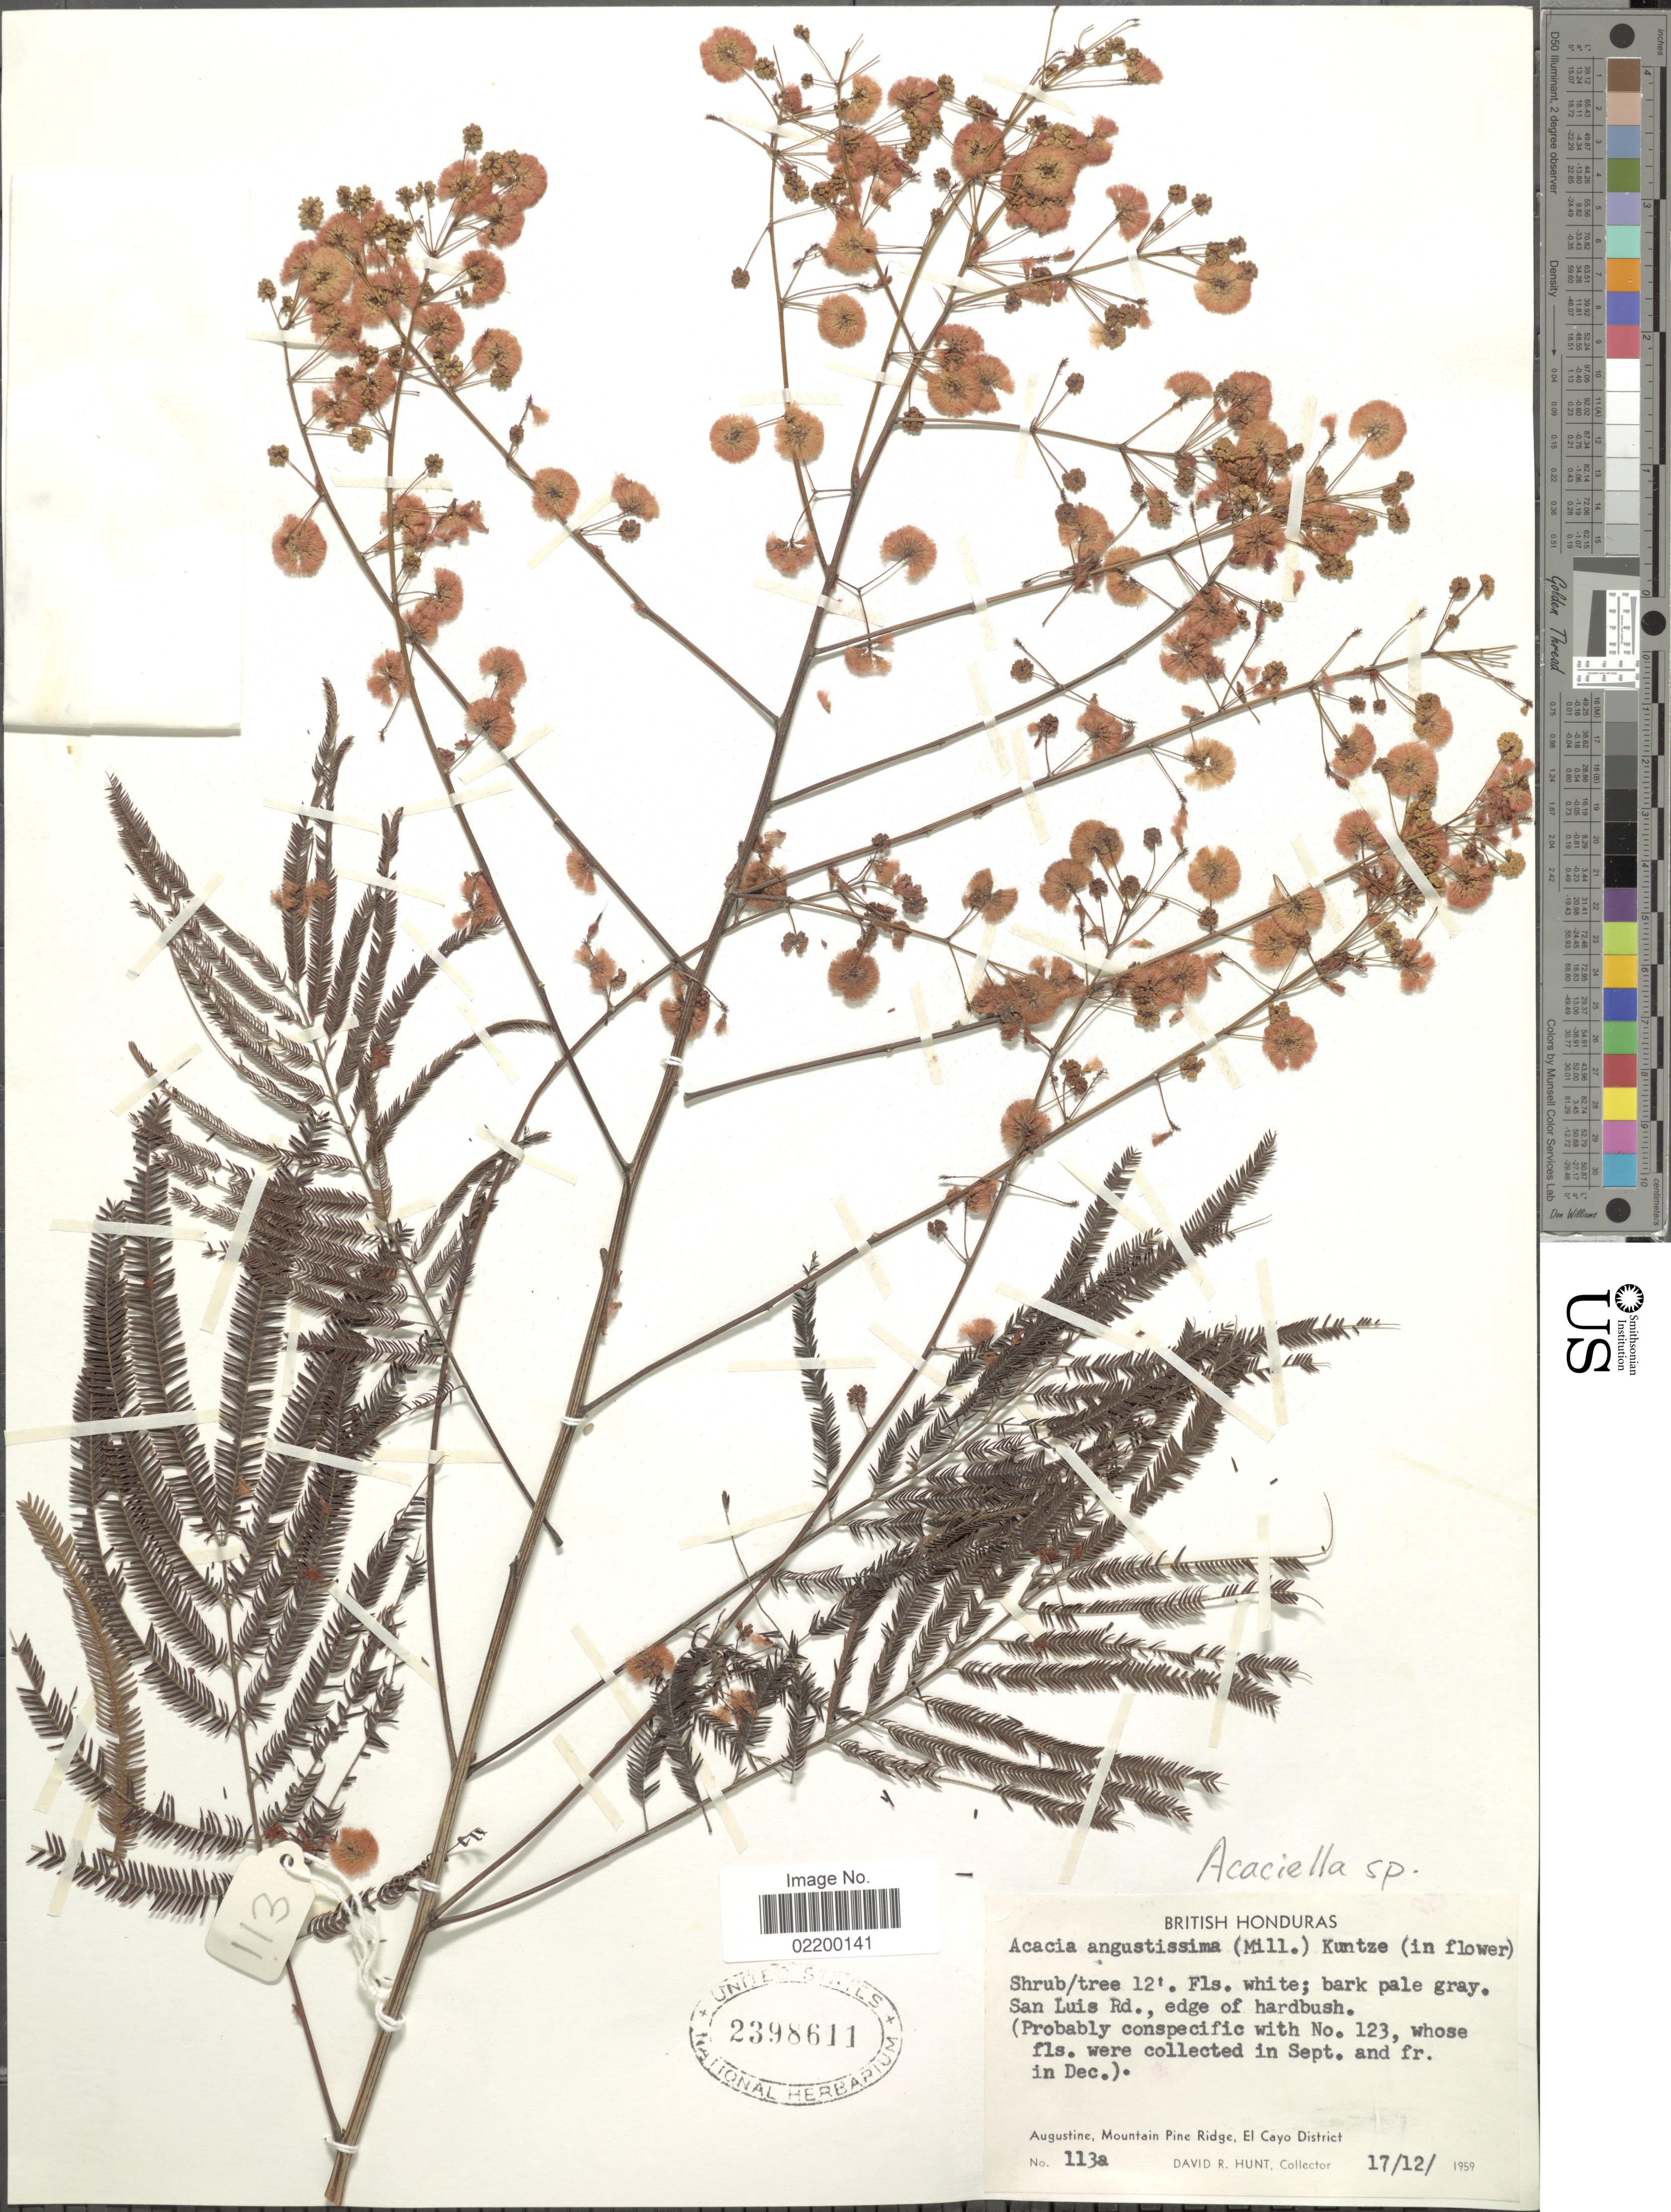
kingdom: Plantae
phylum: Tracheophyta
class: Magnoliopsida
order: Fabales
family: Fabaceae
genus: Acaciella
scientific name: Acaciella sp.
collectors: D. R. Hunt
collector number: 113a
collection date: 1959-12-17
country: Belize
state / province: Cayo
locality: Augustine, Mountain Pine Ridge, El Cayo District.San Luis Rd., edge of hardbush.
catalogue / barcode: US 2398611